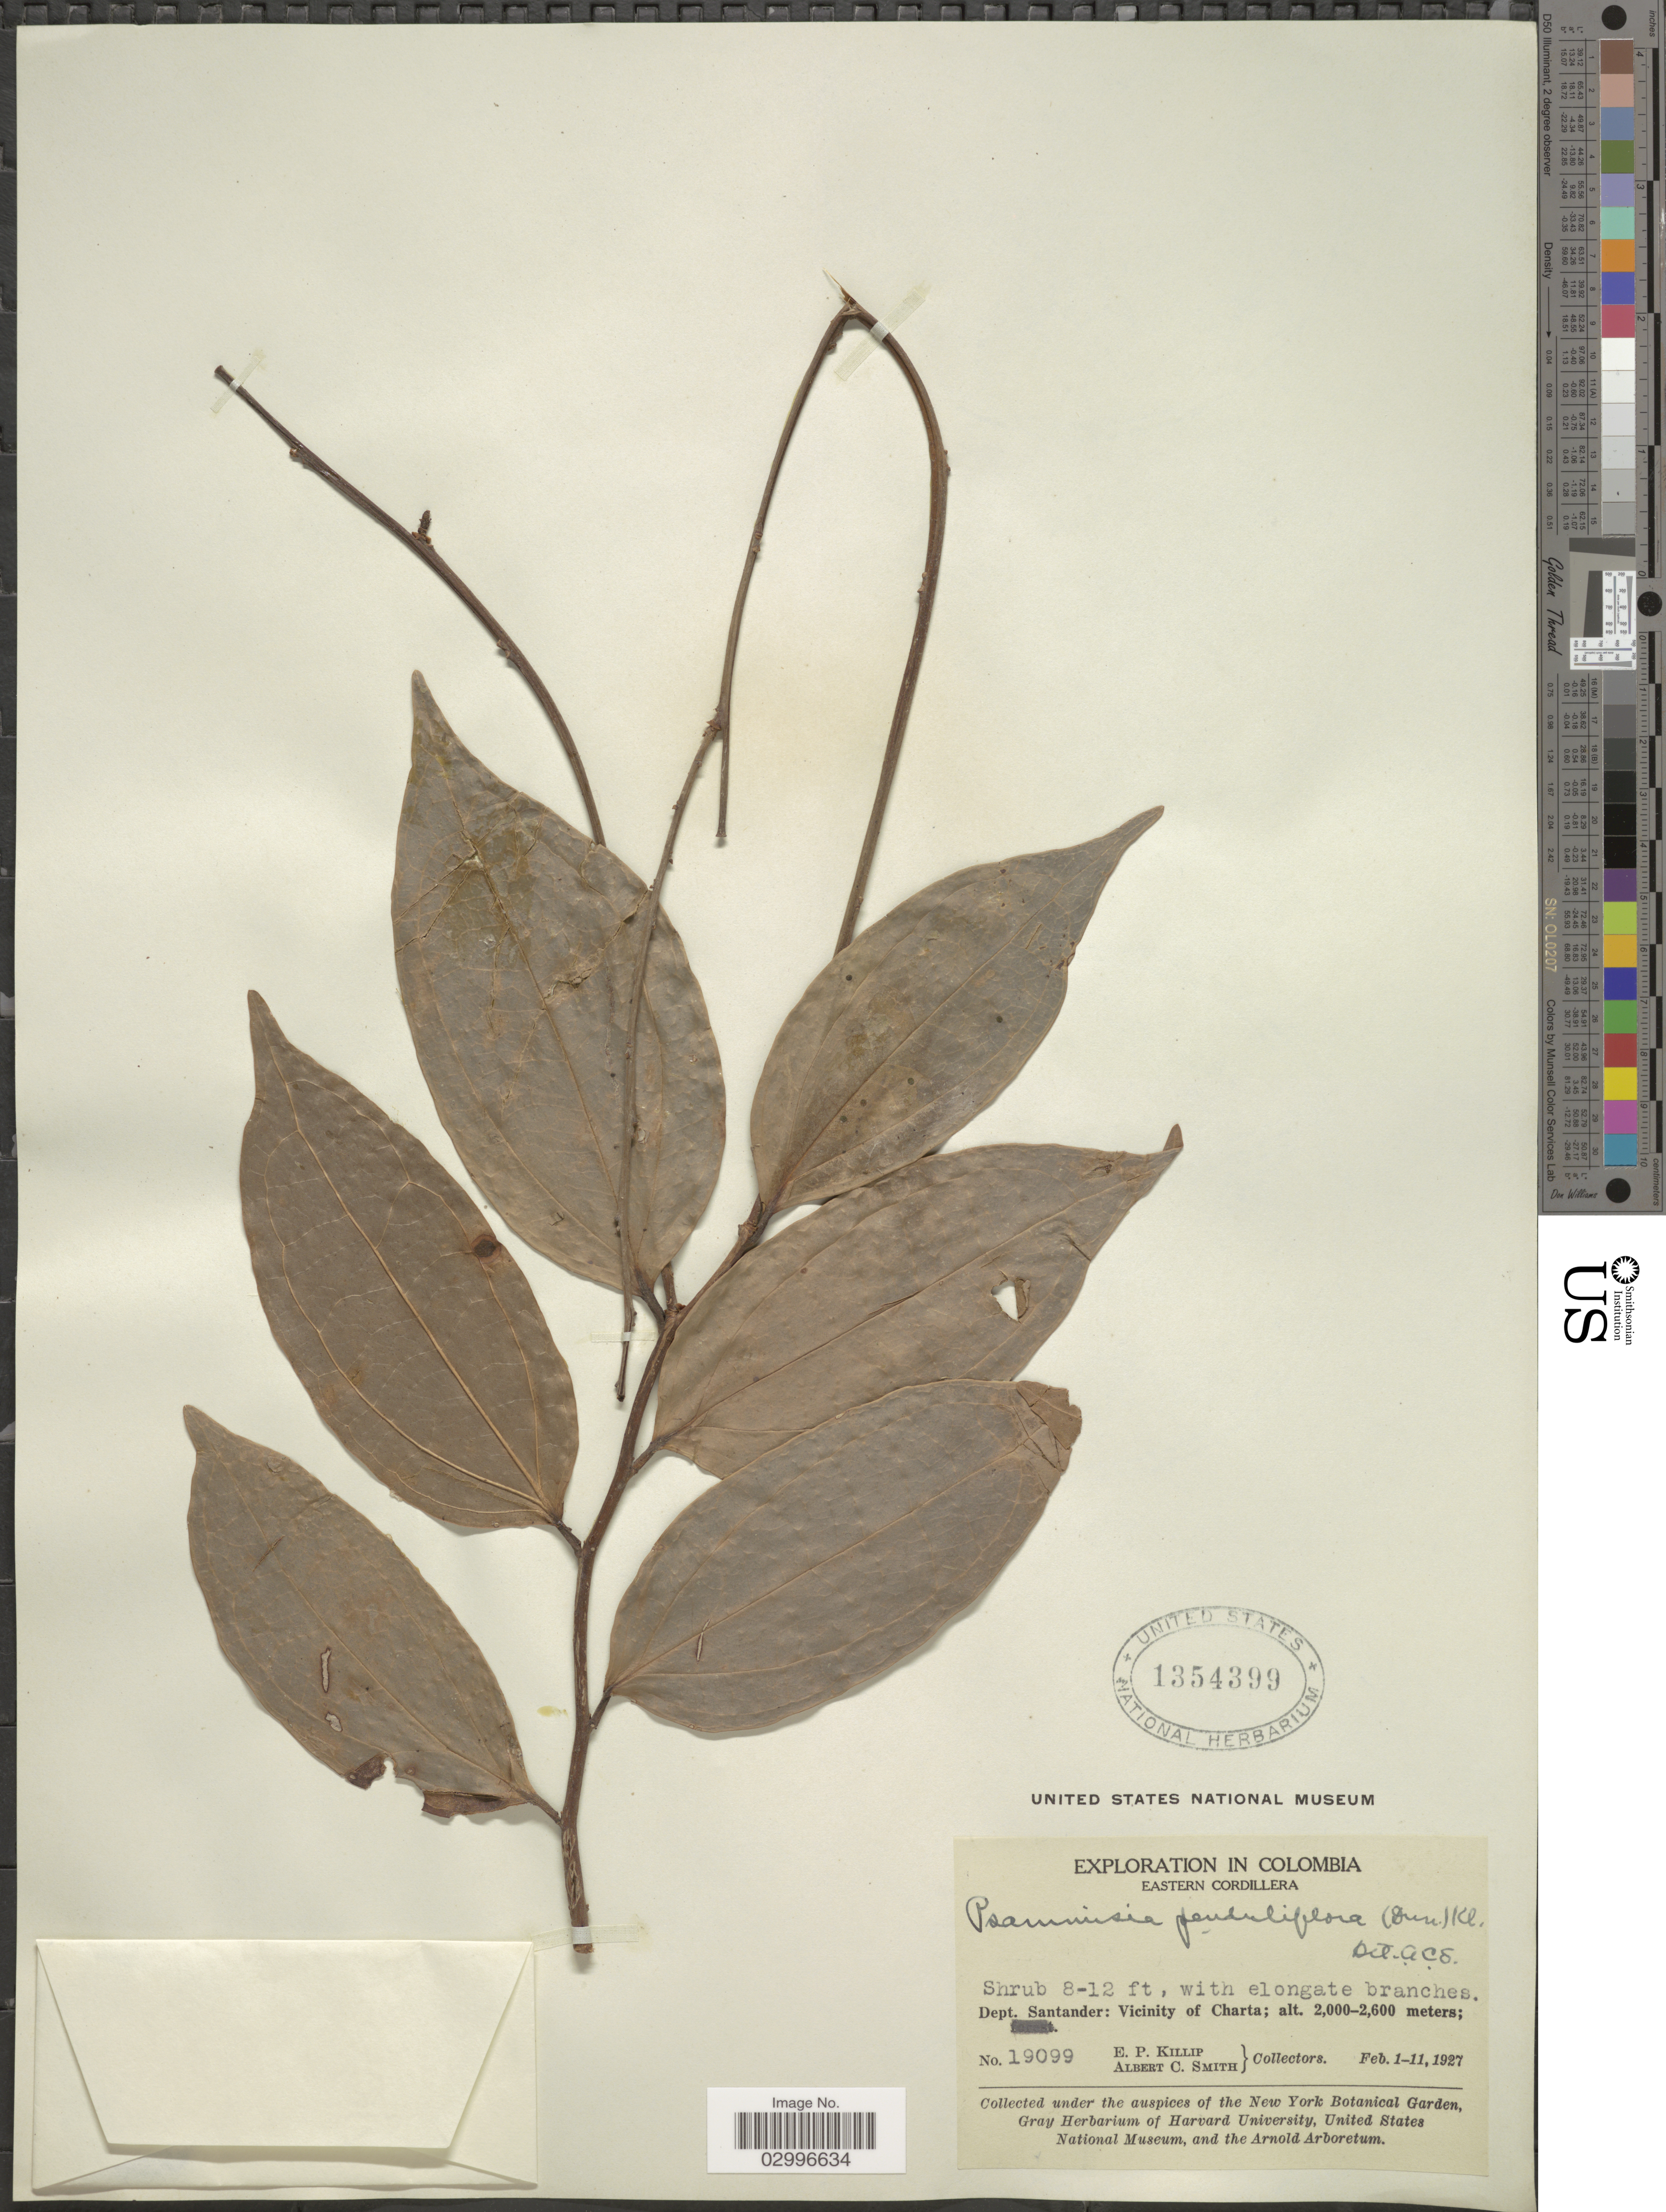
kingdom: Plantae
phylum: Tracheophyta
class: Magnoliopsida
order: Ericales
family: Ericaceae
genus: Psammisia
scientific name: Psammisia penduliflora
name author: (Dunal) Klotzsch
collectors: E. P. Killip & A. C. Smith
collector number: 19099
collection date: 1927-02-01/1927-02-11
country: Colombia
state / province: Santander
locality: Eastern Cordillera. Dept. Santander: Vicinity of Charta.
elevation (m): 2000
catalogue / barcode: US 1354399